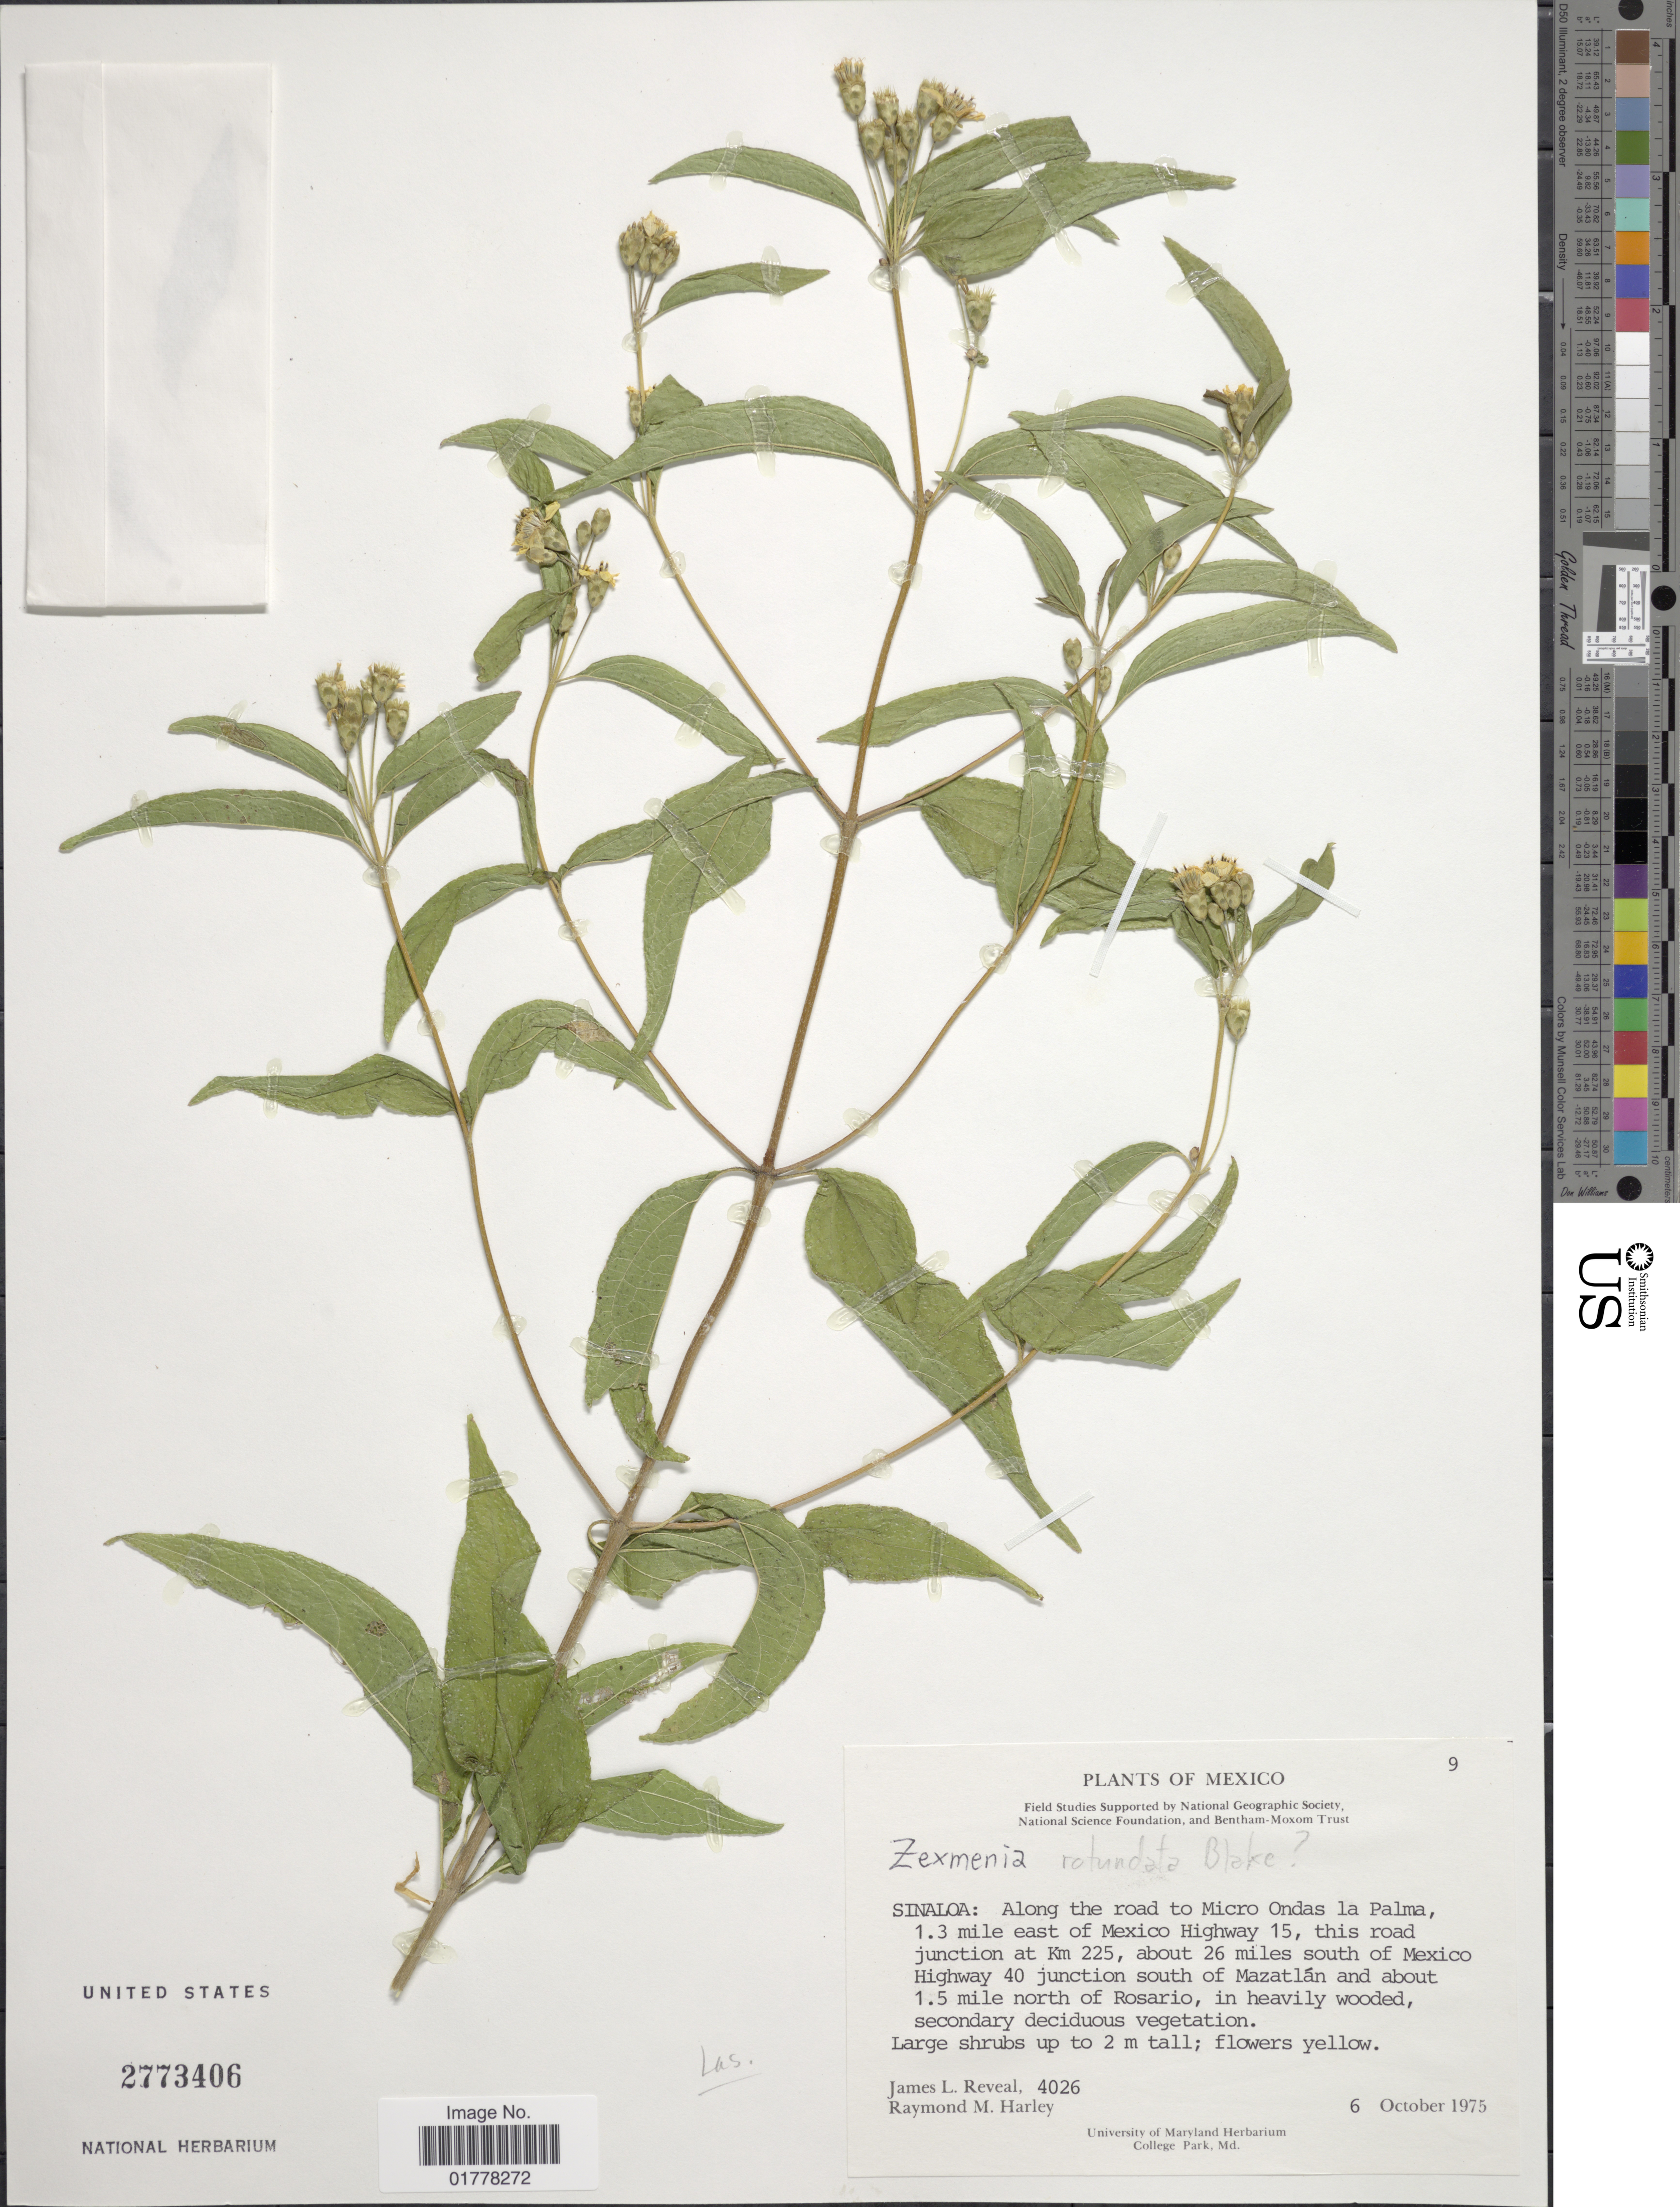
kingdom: Plantae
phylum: Tracheophyta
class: Magnoliopsida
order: Asterales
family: Asteraceae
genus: Lasianthaea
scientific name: Lasianthaea ceanothifolia var. gradata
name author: (S.F. Blake) K.M. Becker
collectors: J. L. Reveal & R. M. Harley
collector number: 4026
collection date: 1975-10-06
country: Mexico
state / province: Sinaloa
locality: Sinaloa: Along the road to Micro Ondas la Palma, 1.3 mile east of Mexico Highway 15, this road junction at Km 225, about 26 miles south of Mexico Highway 40 junction south of Mazatlán and about 1.5 mile north of Rosario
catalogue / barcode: US 2773406